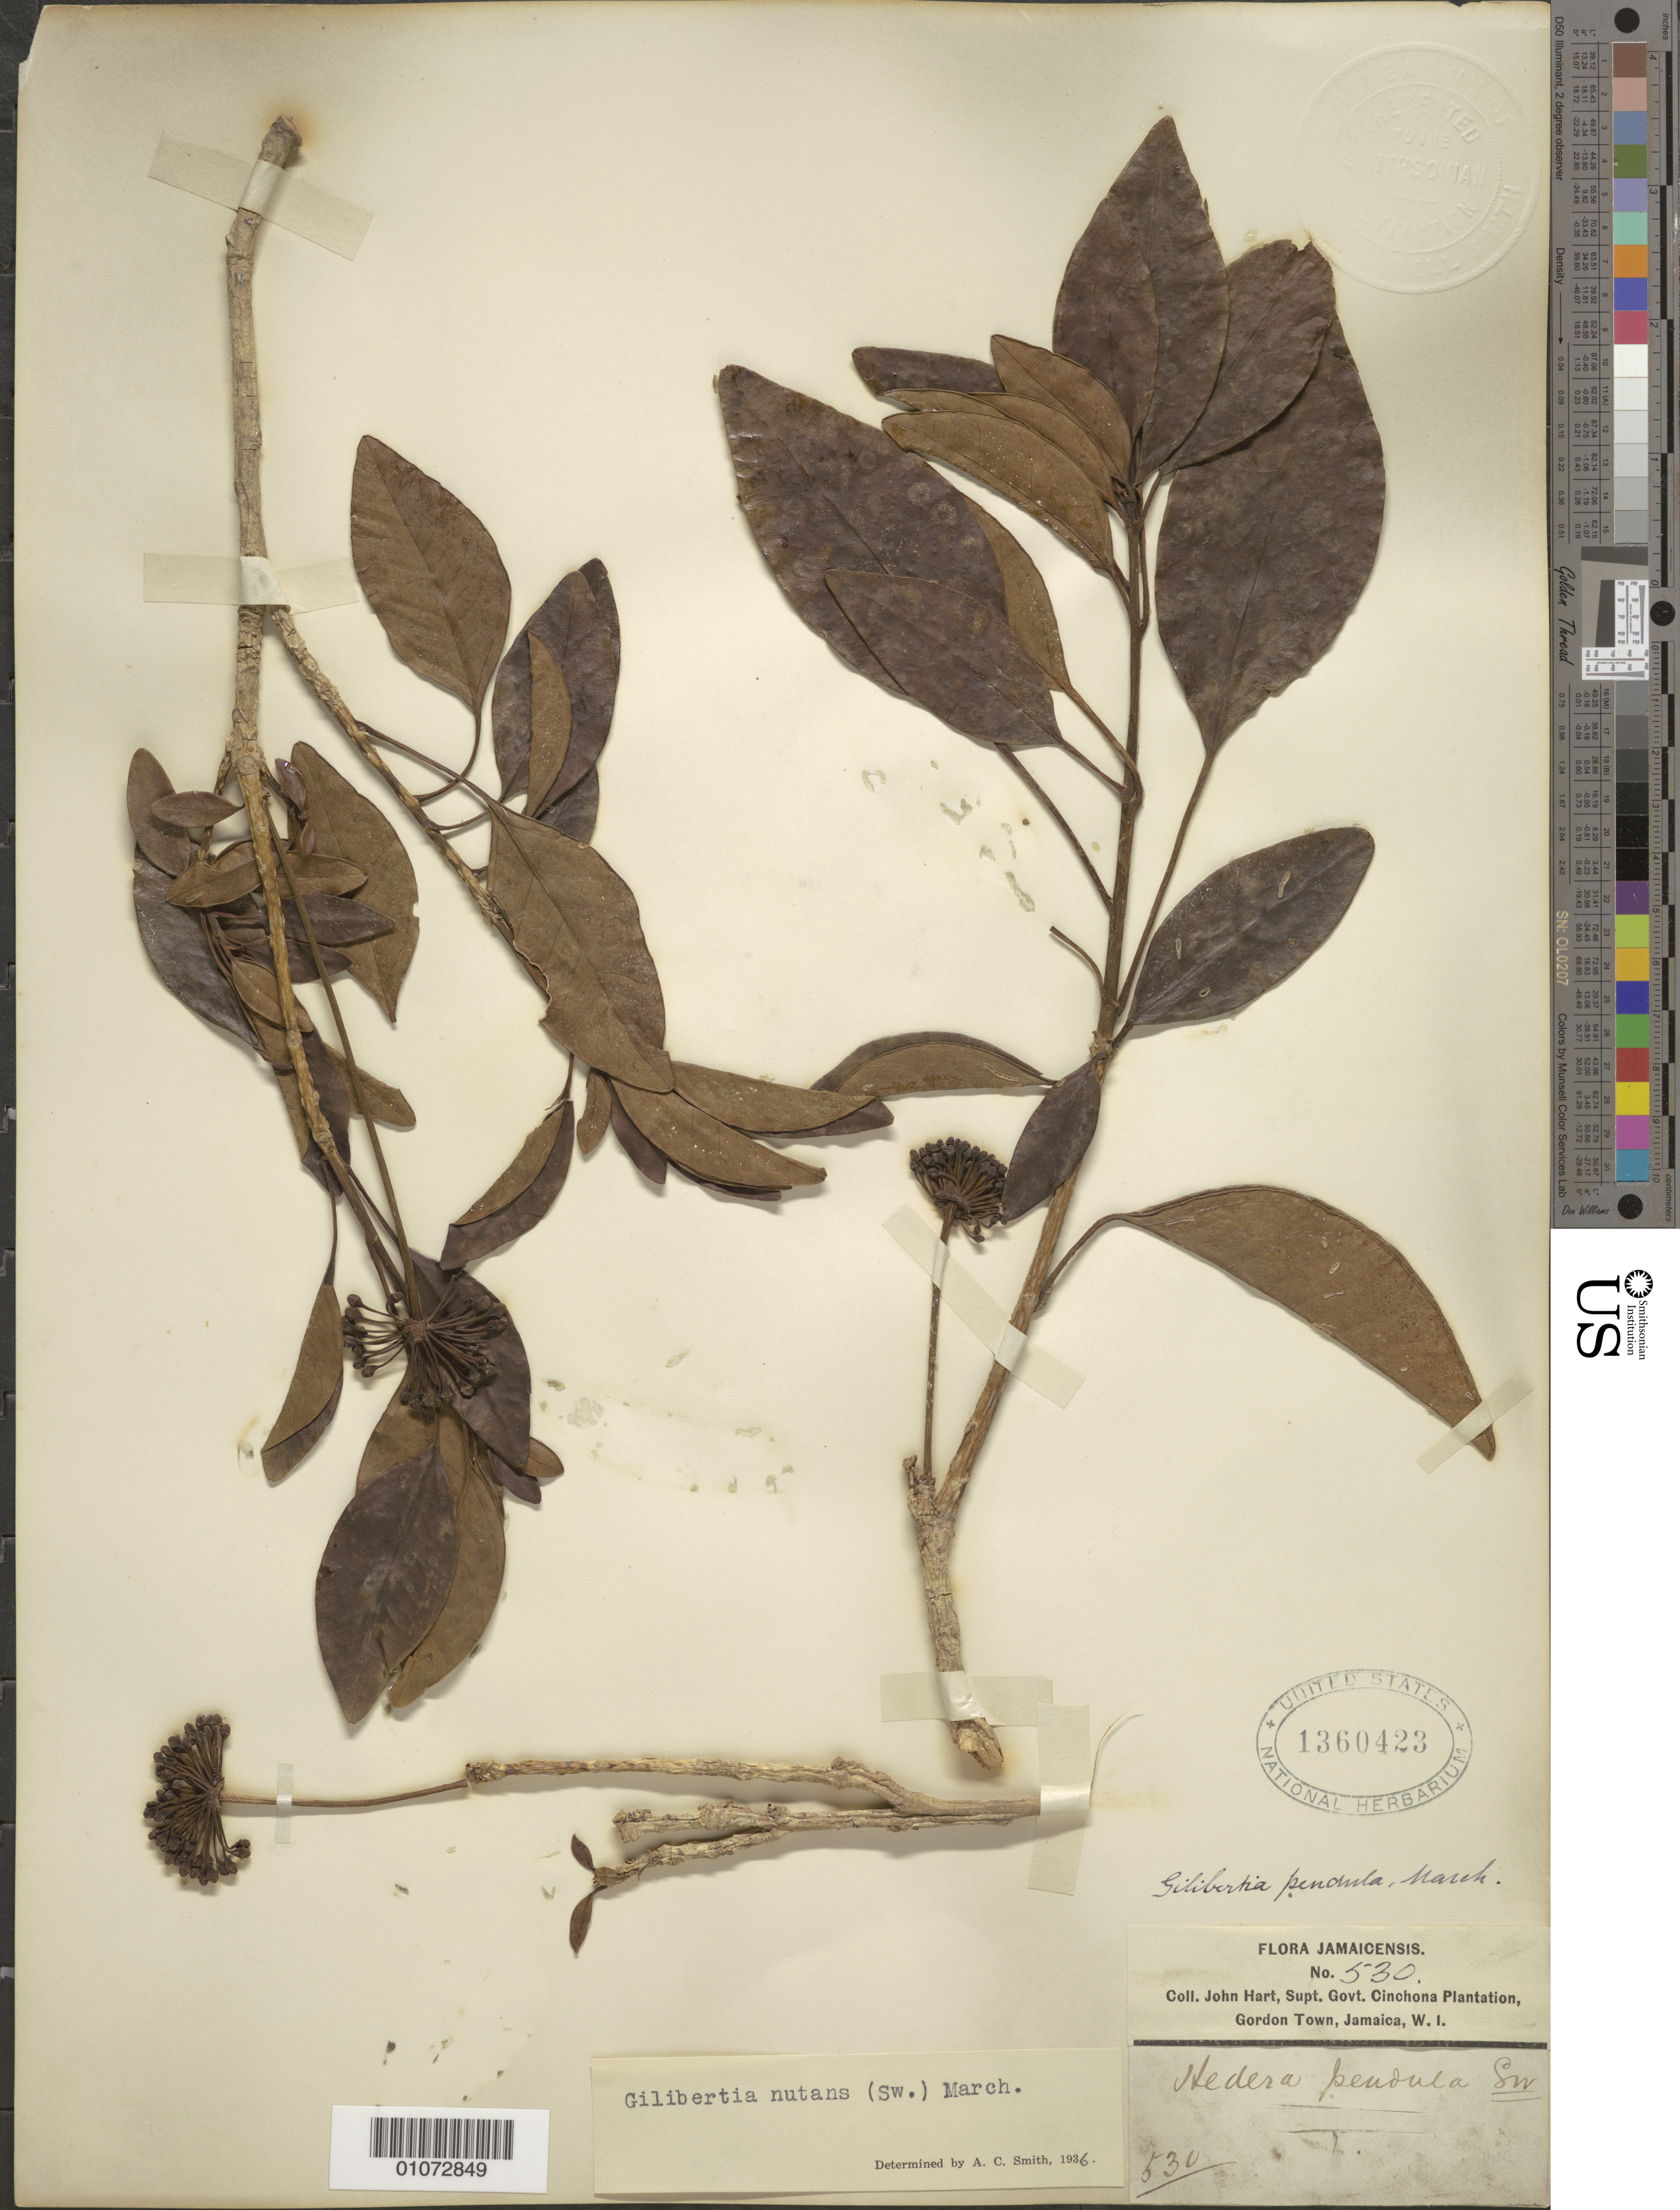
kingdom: Plantae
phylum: Tracheophyta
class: Magnoliopsida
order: Apiales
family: Araliaceae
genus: Dendropanax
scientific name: Dendropanax nutans var. nutans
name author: (Sw.) Decne. & Planch.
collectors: J. Hart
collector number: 530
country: Jamaica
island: Jamaica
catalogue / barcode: US 1360423